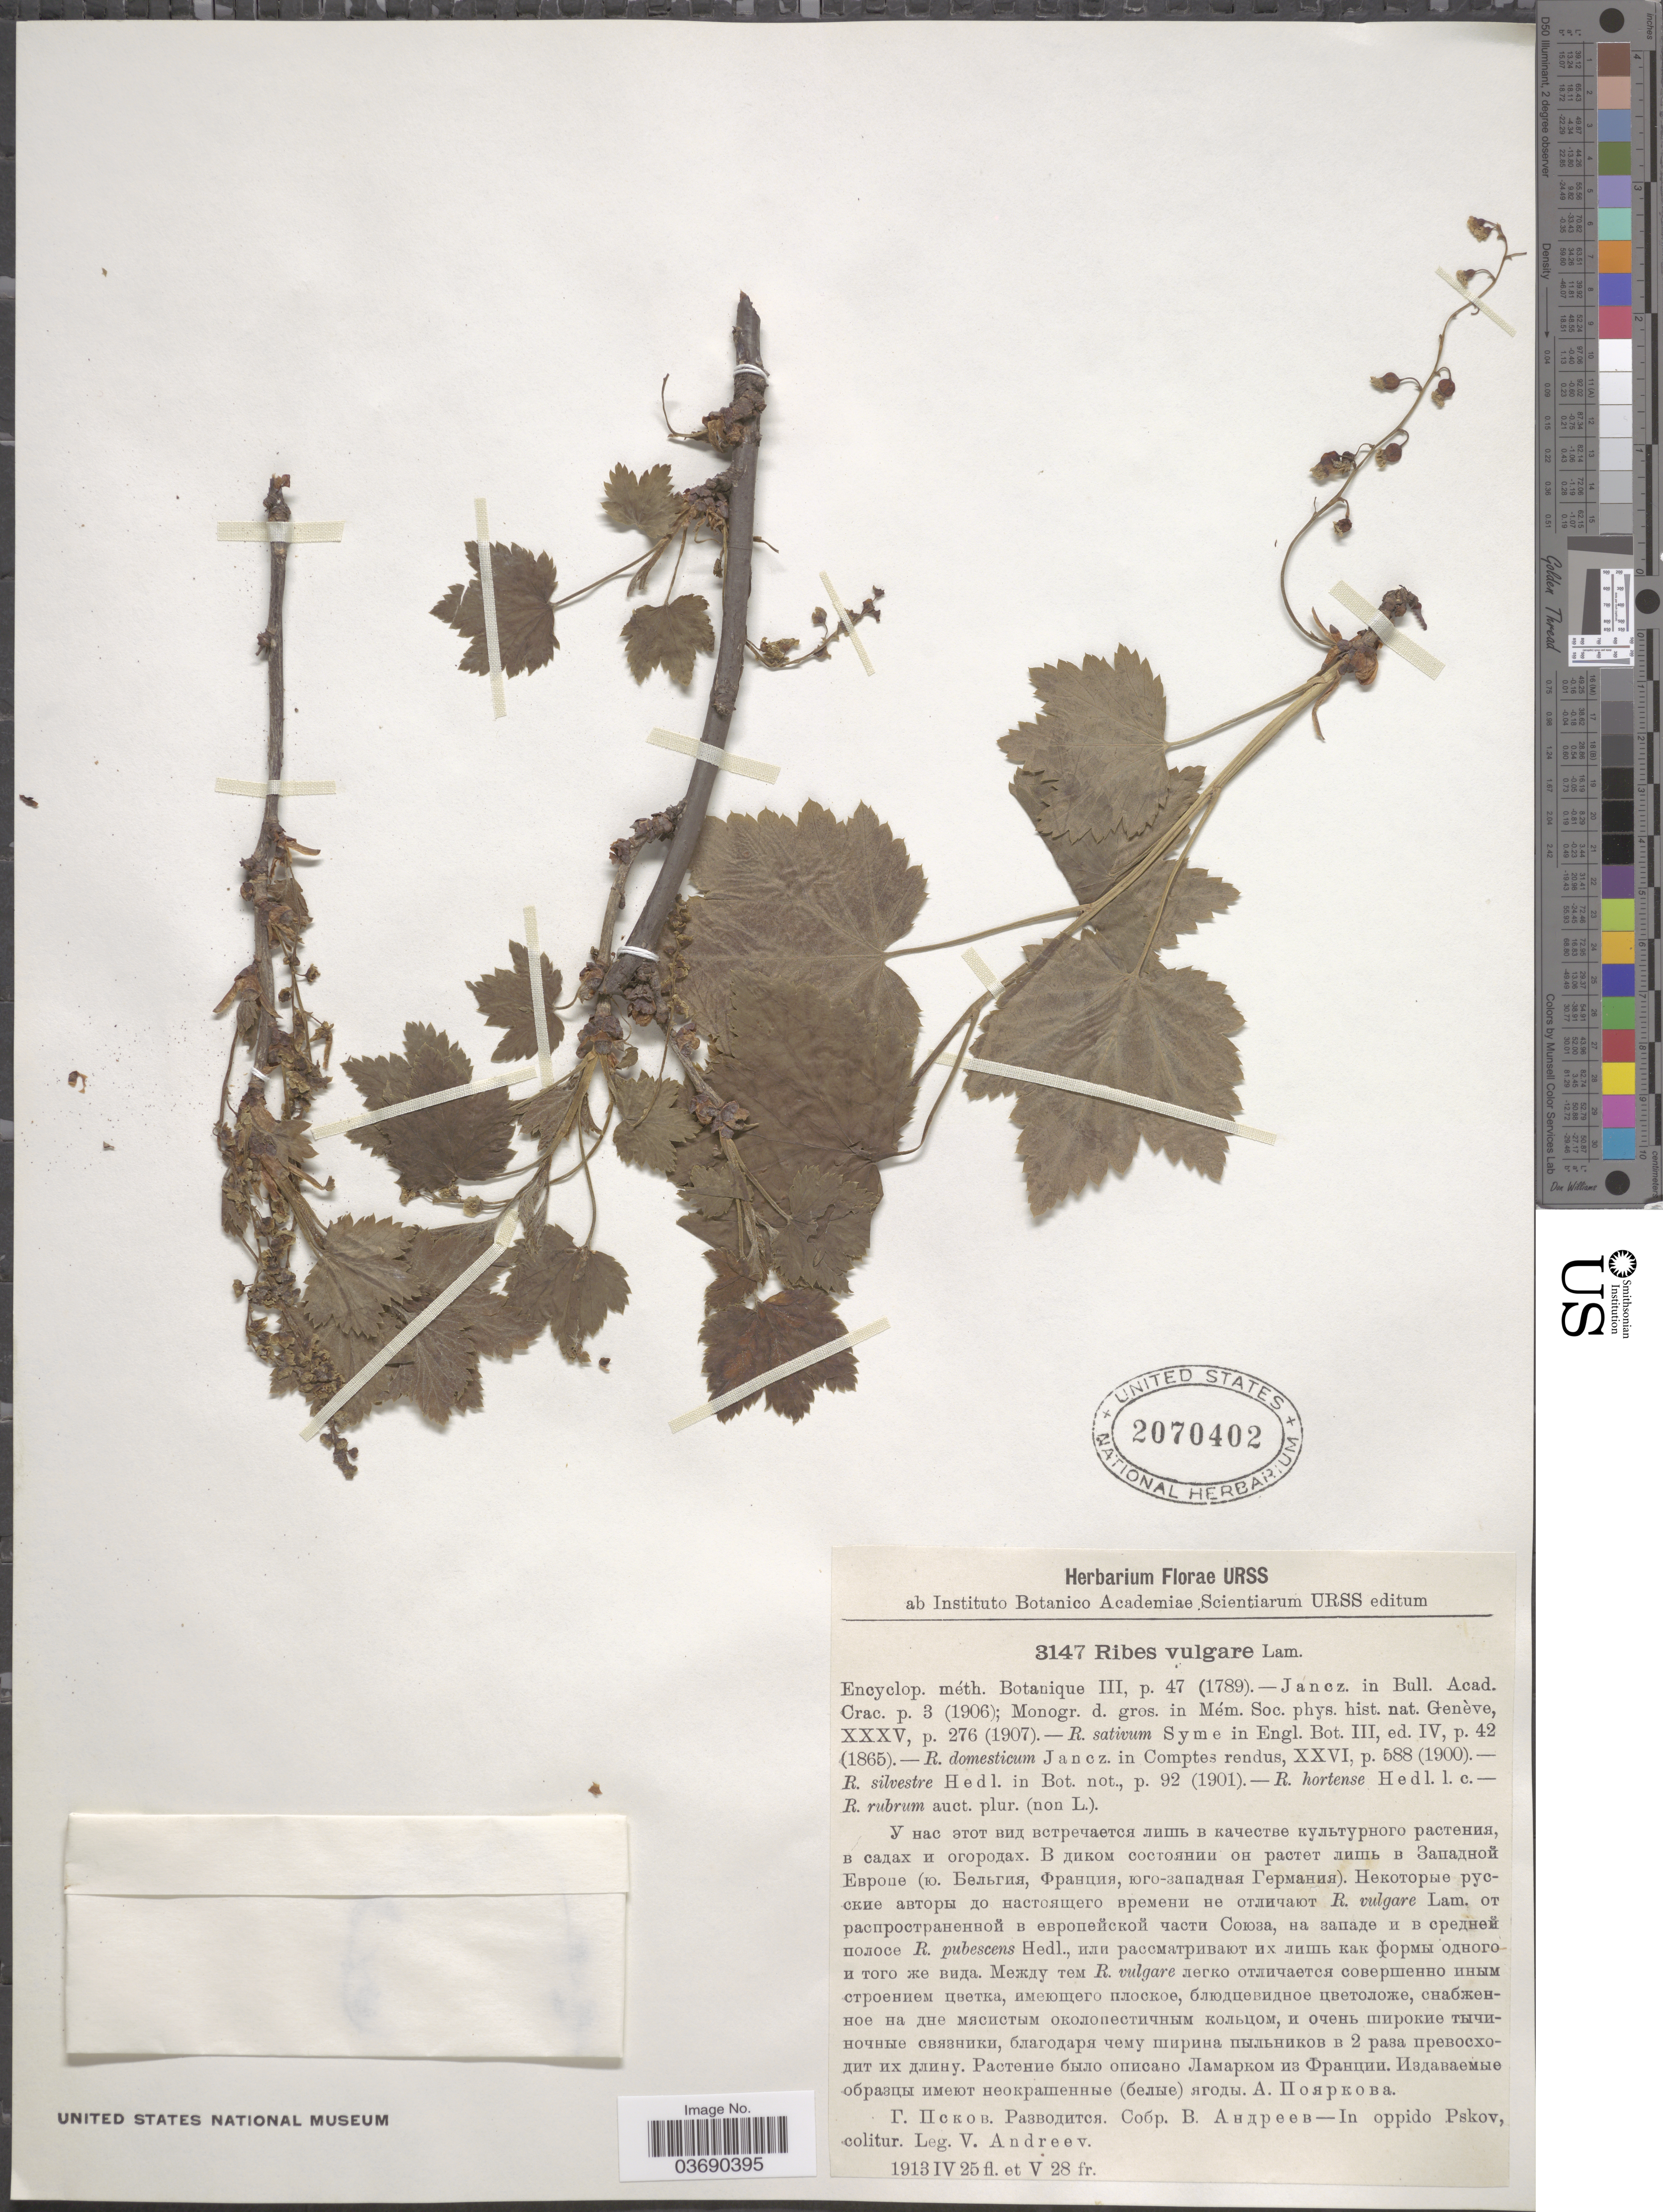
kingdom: Plantae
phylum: Tracheophyta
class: Magnoliopsida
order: Saxifragales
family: Grossulariaceae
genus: Ribes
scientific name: Ribes vulgare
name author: Lam.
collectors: V. Andreev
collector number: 3147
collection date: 1913-04-25/1913-05-28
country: Russian Federation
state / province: Pskov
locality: In oppido Pskov, colitur.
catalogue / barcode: US 2070402